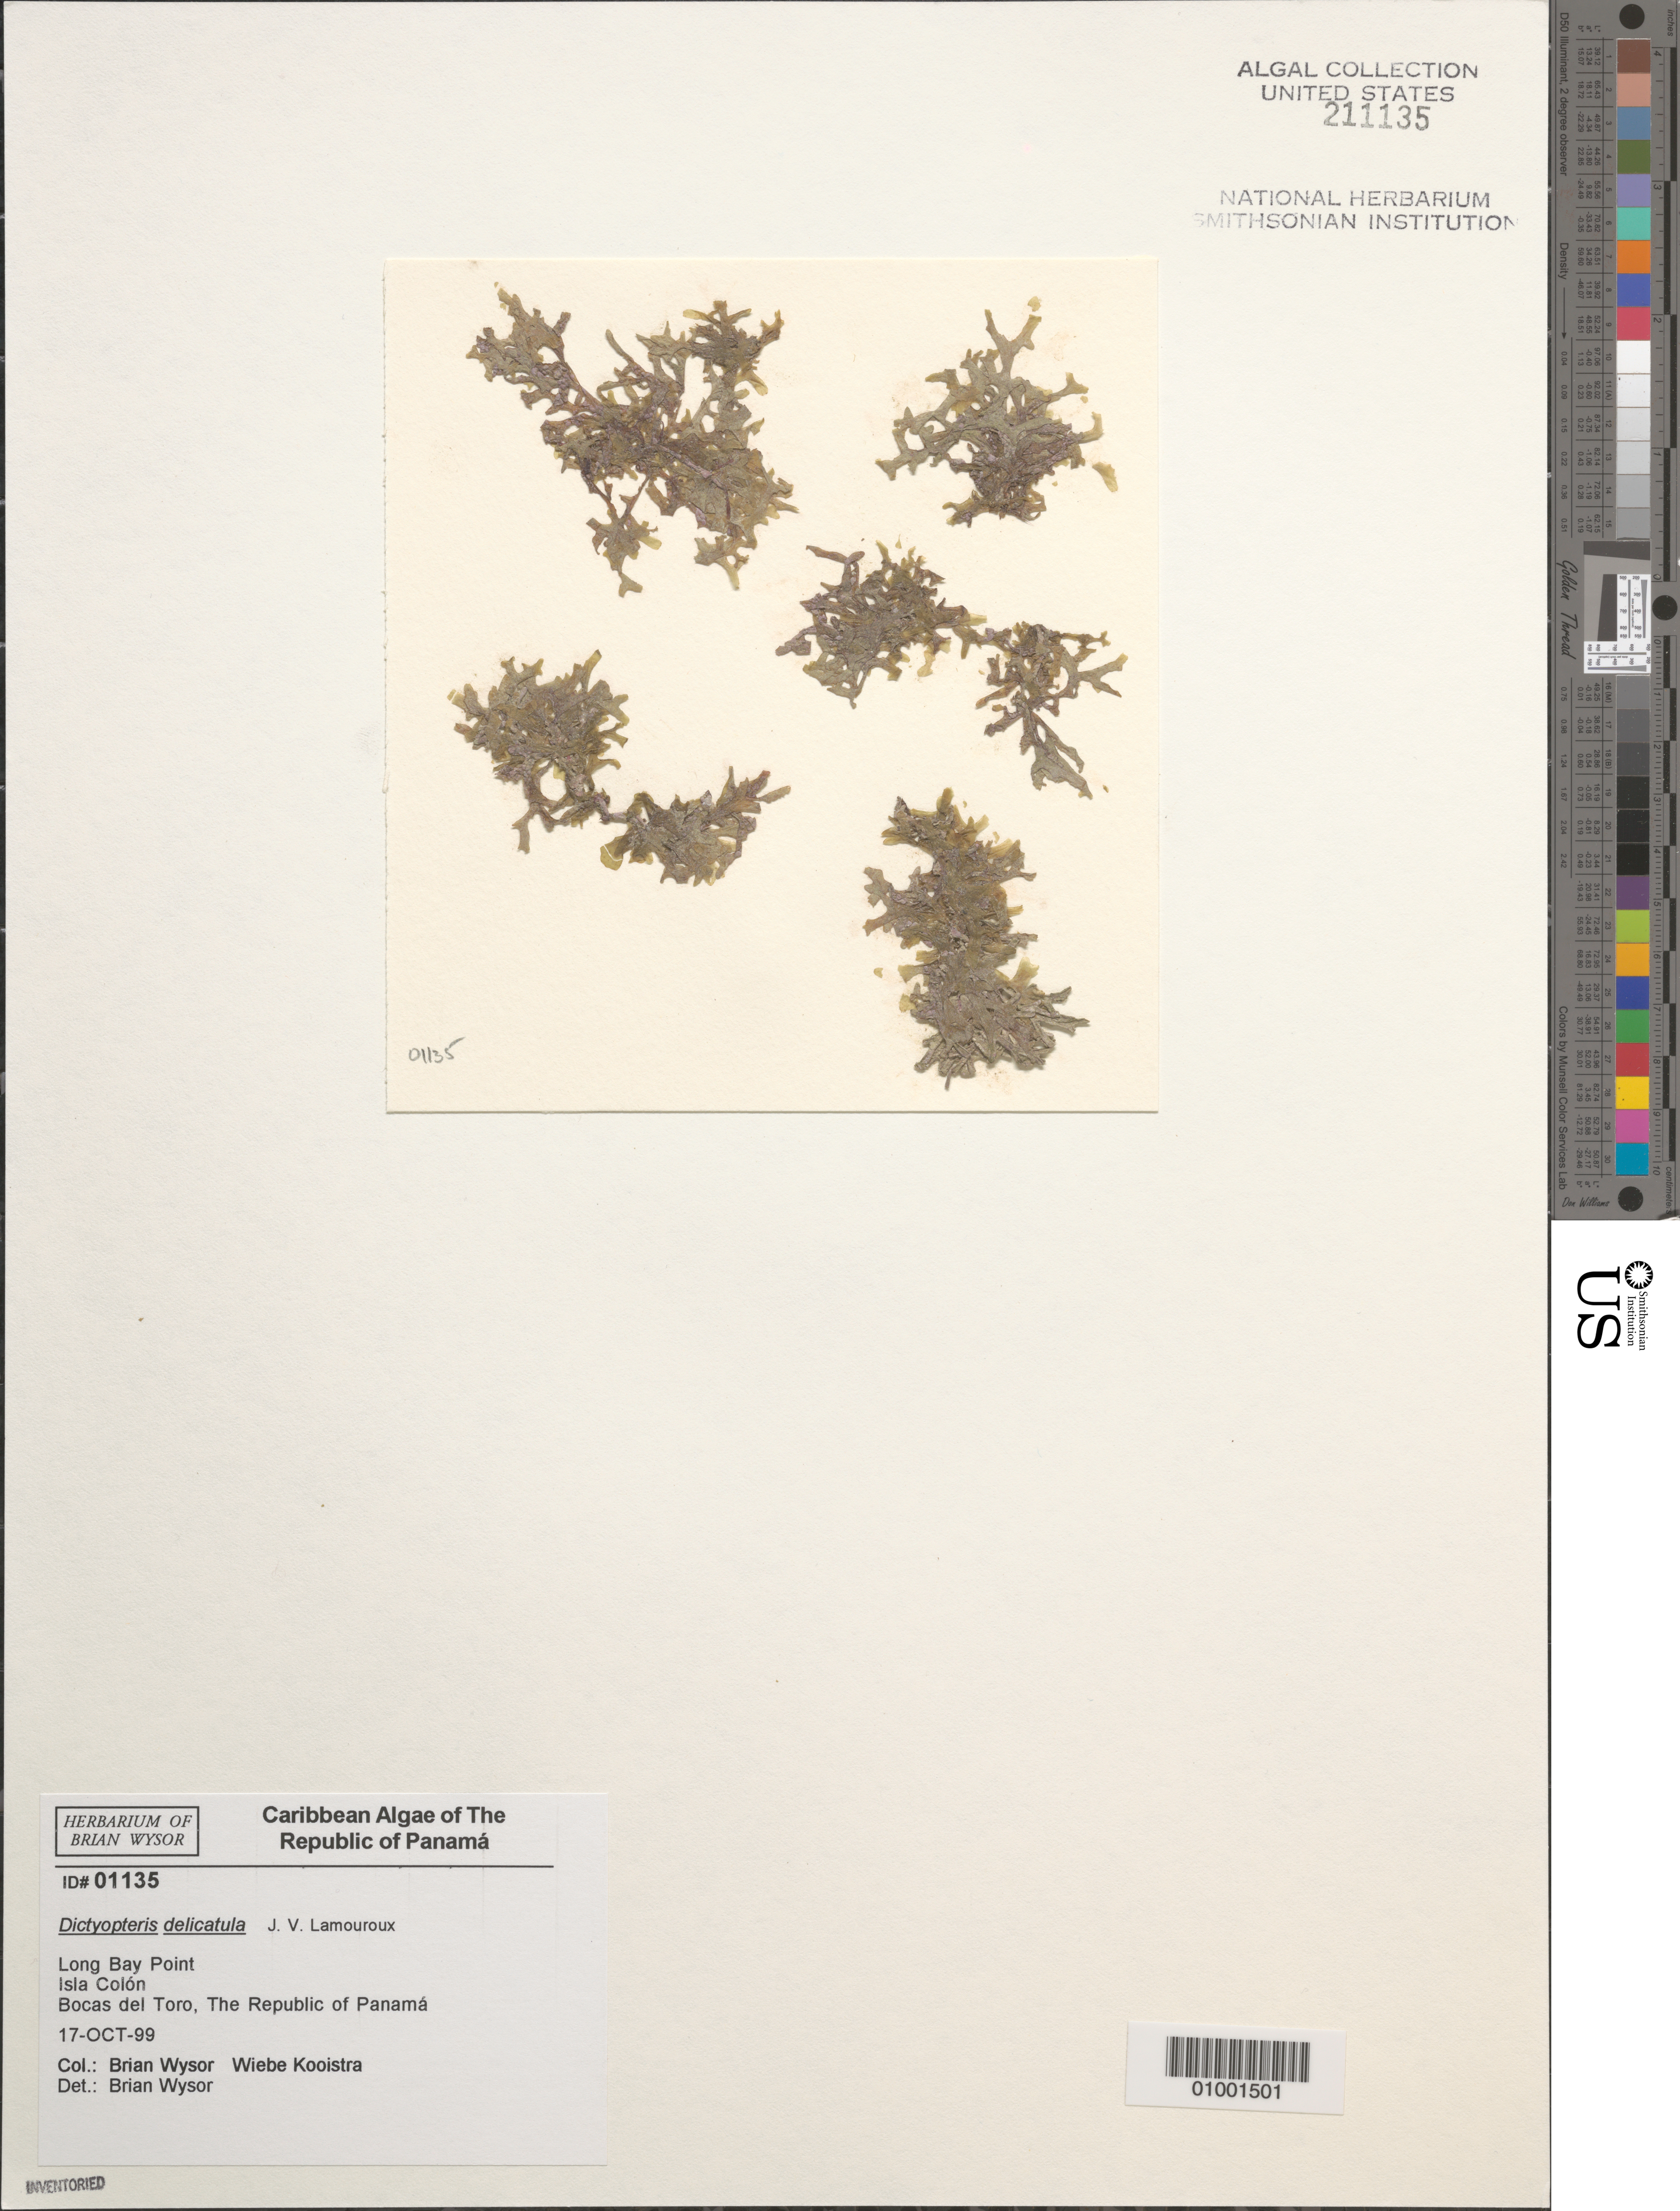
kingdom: Chromista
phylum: Ochrophyta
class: Phaeophyceae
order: Dictyotales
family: Dictyotaceae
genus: Dictyopteris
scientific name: Dictyopteris delicatula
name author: J.V.Lamouroux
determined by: Wysor, B.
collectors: B. Wysor & W. Kooistra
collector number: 01135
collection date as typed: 17 Oct 1999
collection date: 1999-10-17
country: Panama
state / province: Bocas del Toro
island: Colón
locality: Long Bay Point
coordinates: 9 24' 00" N, 82 13' 39" W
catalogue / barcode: US 211135